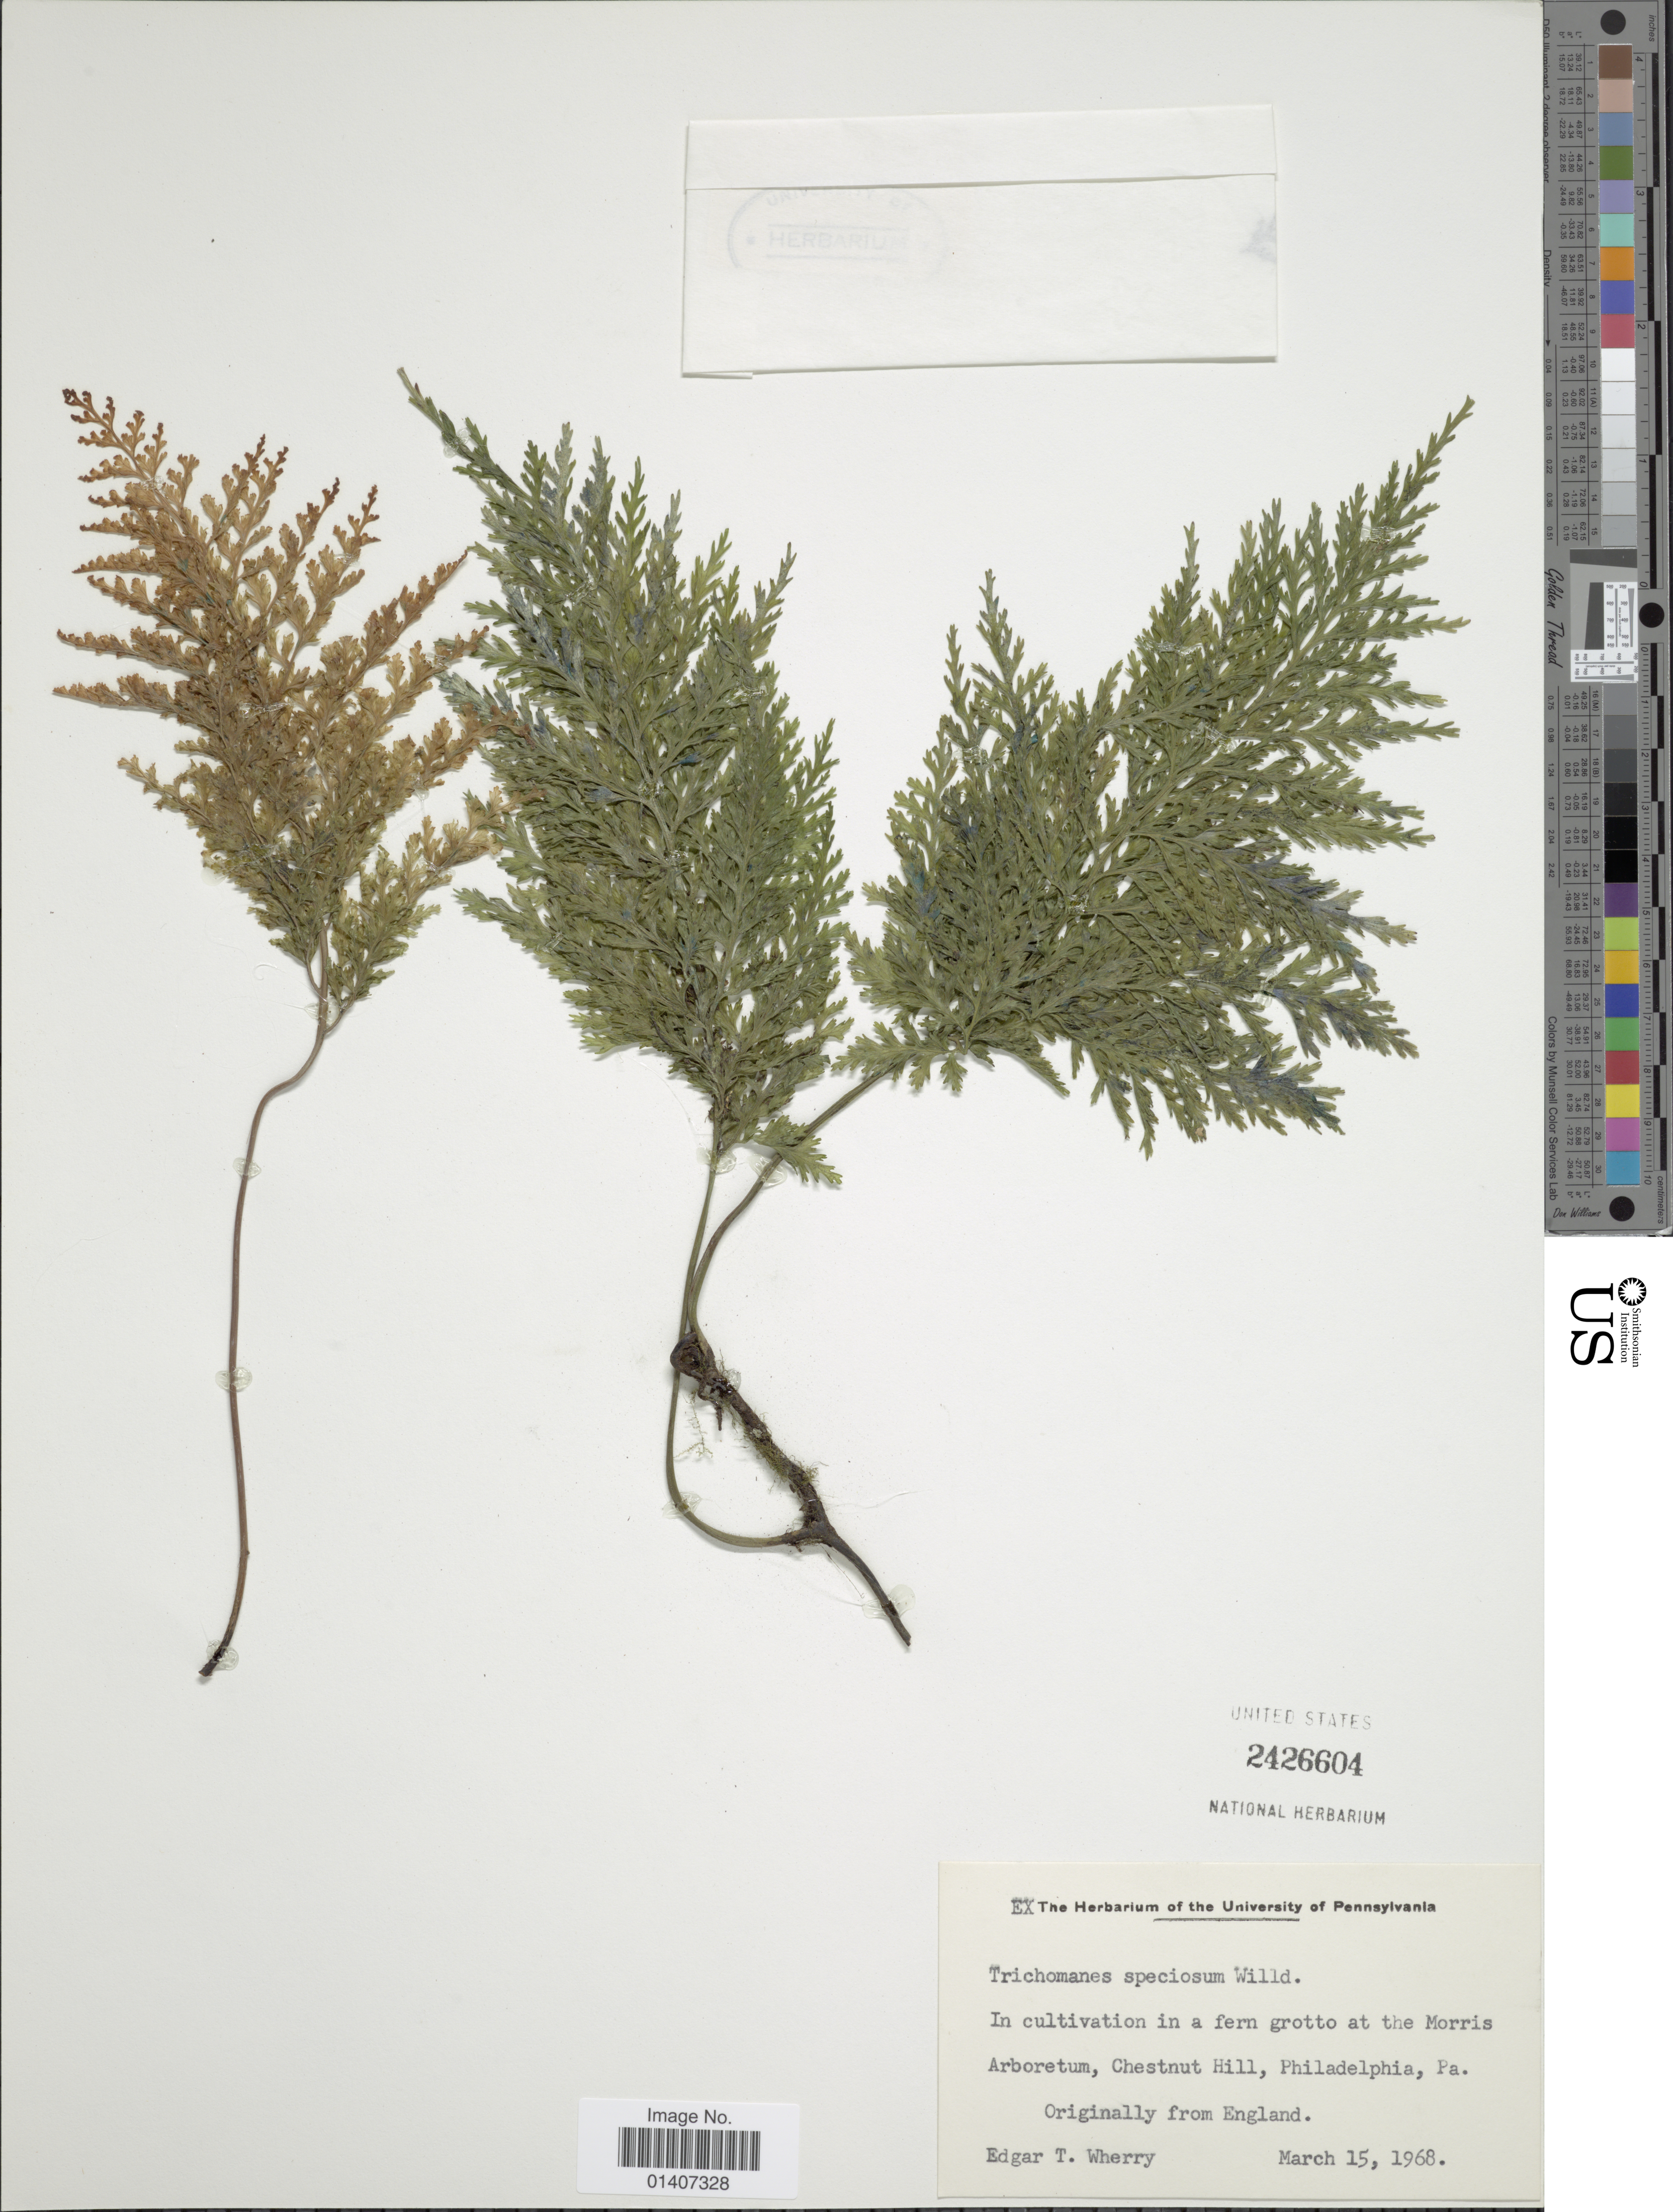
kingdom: Plantae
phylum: Tracheophyta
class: Polypodiopsida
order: Hymenophyllales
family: Hymenophyllaceae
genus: Trichomanes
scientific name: Trichomanes speciosum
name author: Willd.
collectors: E. T. Wherry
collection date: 1968-03-15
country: United States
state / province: Pennsylvania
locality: In cultivation in a fern grotto at the Morris Arboretum, Chestnut Hill, Philadelphia, Pa. Originally from England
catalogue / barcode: US 2426604